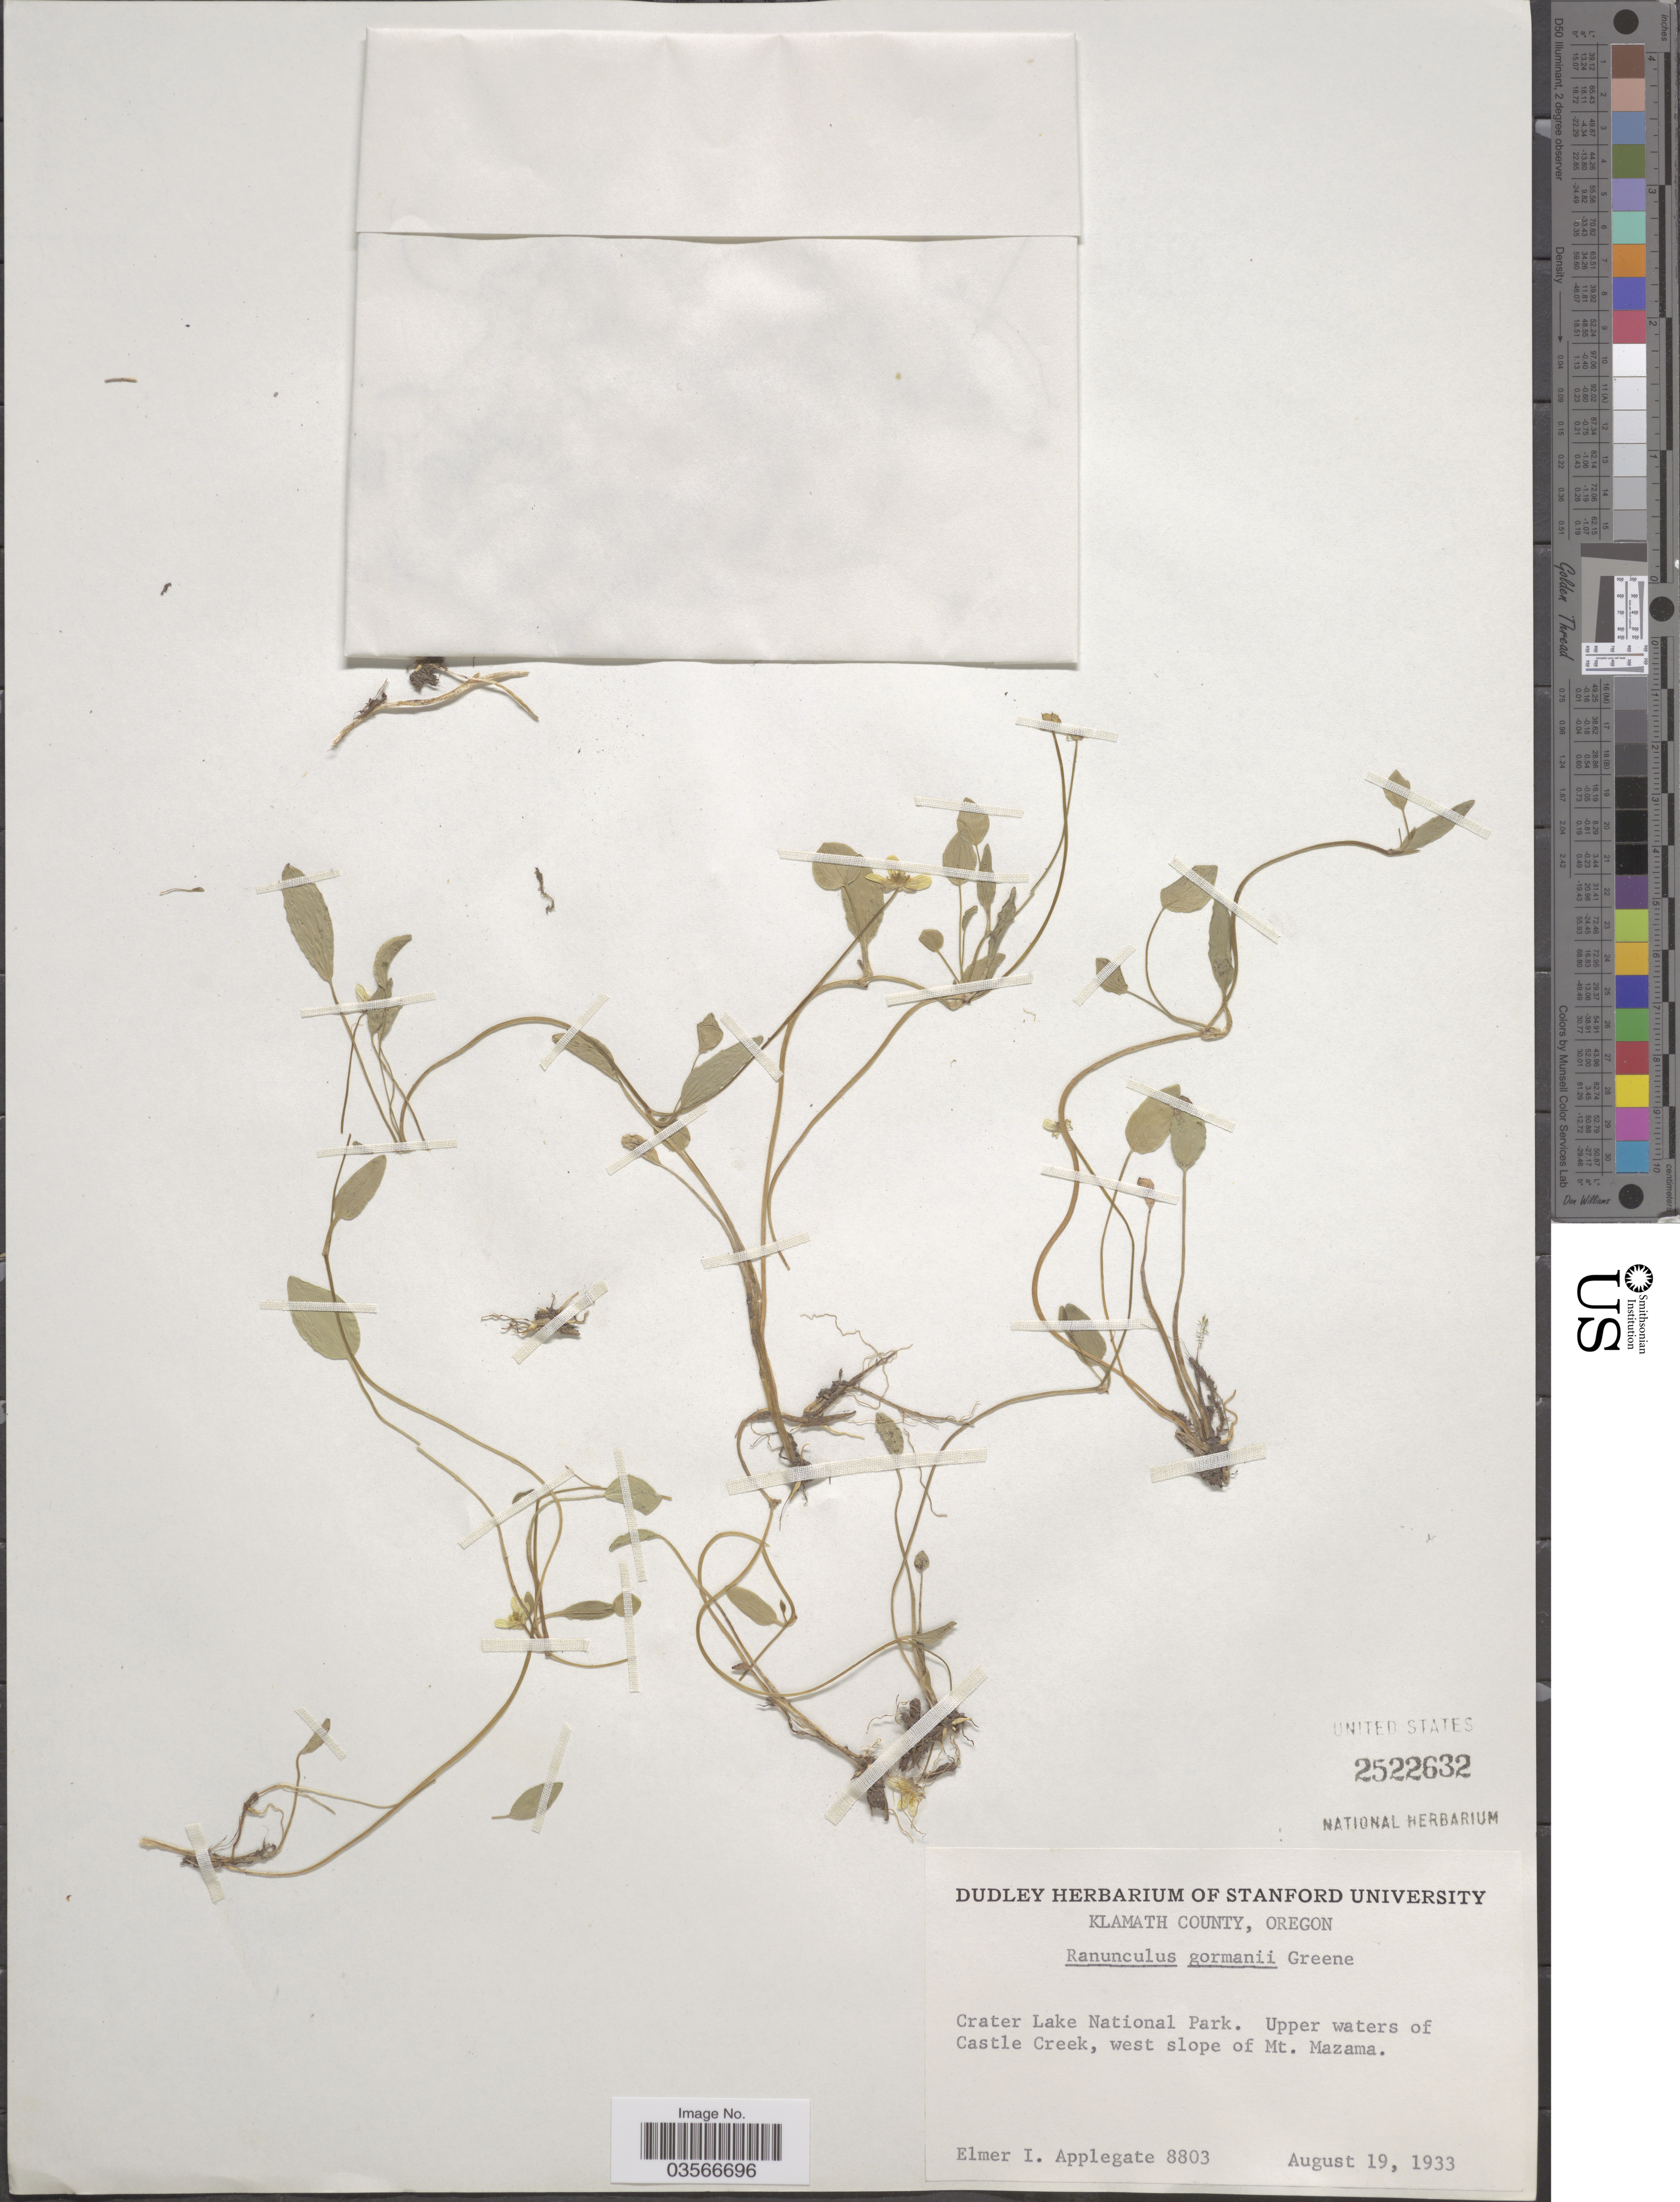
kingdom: Plantae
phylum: Tracheophyta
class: Magnoliopsida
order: Ranunculales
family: Ranunculaceae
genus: Ranunculus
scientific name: Ranunculus gormanii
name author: Greene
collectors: E. I. Applegate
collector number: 8803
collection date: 1933-08-19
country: United States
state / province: Oregon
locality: Klamath County. Crater Lake National Park. Upper waters of Castle Creek, west slope of Mt. Mazama.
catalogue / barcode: US 2522632